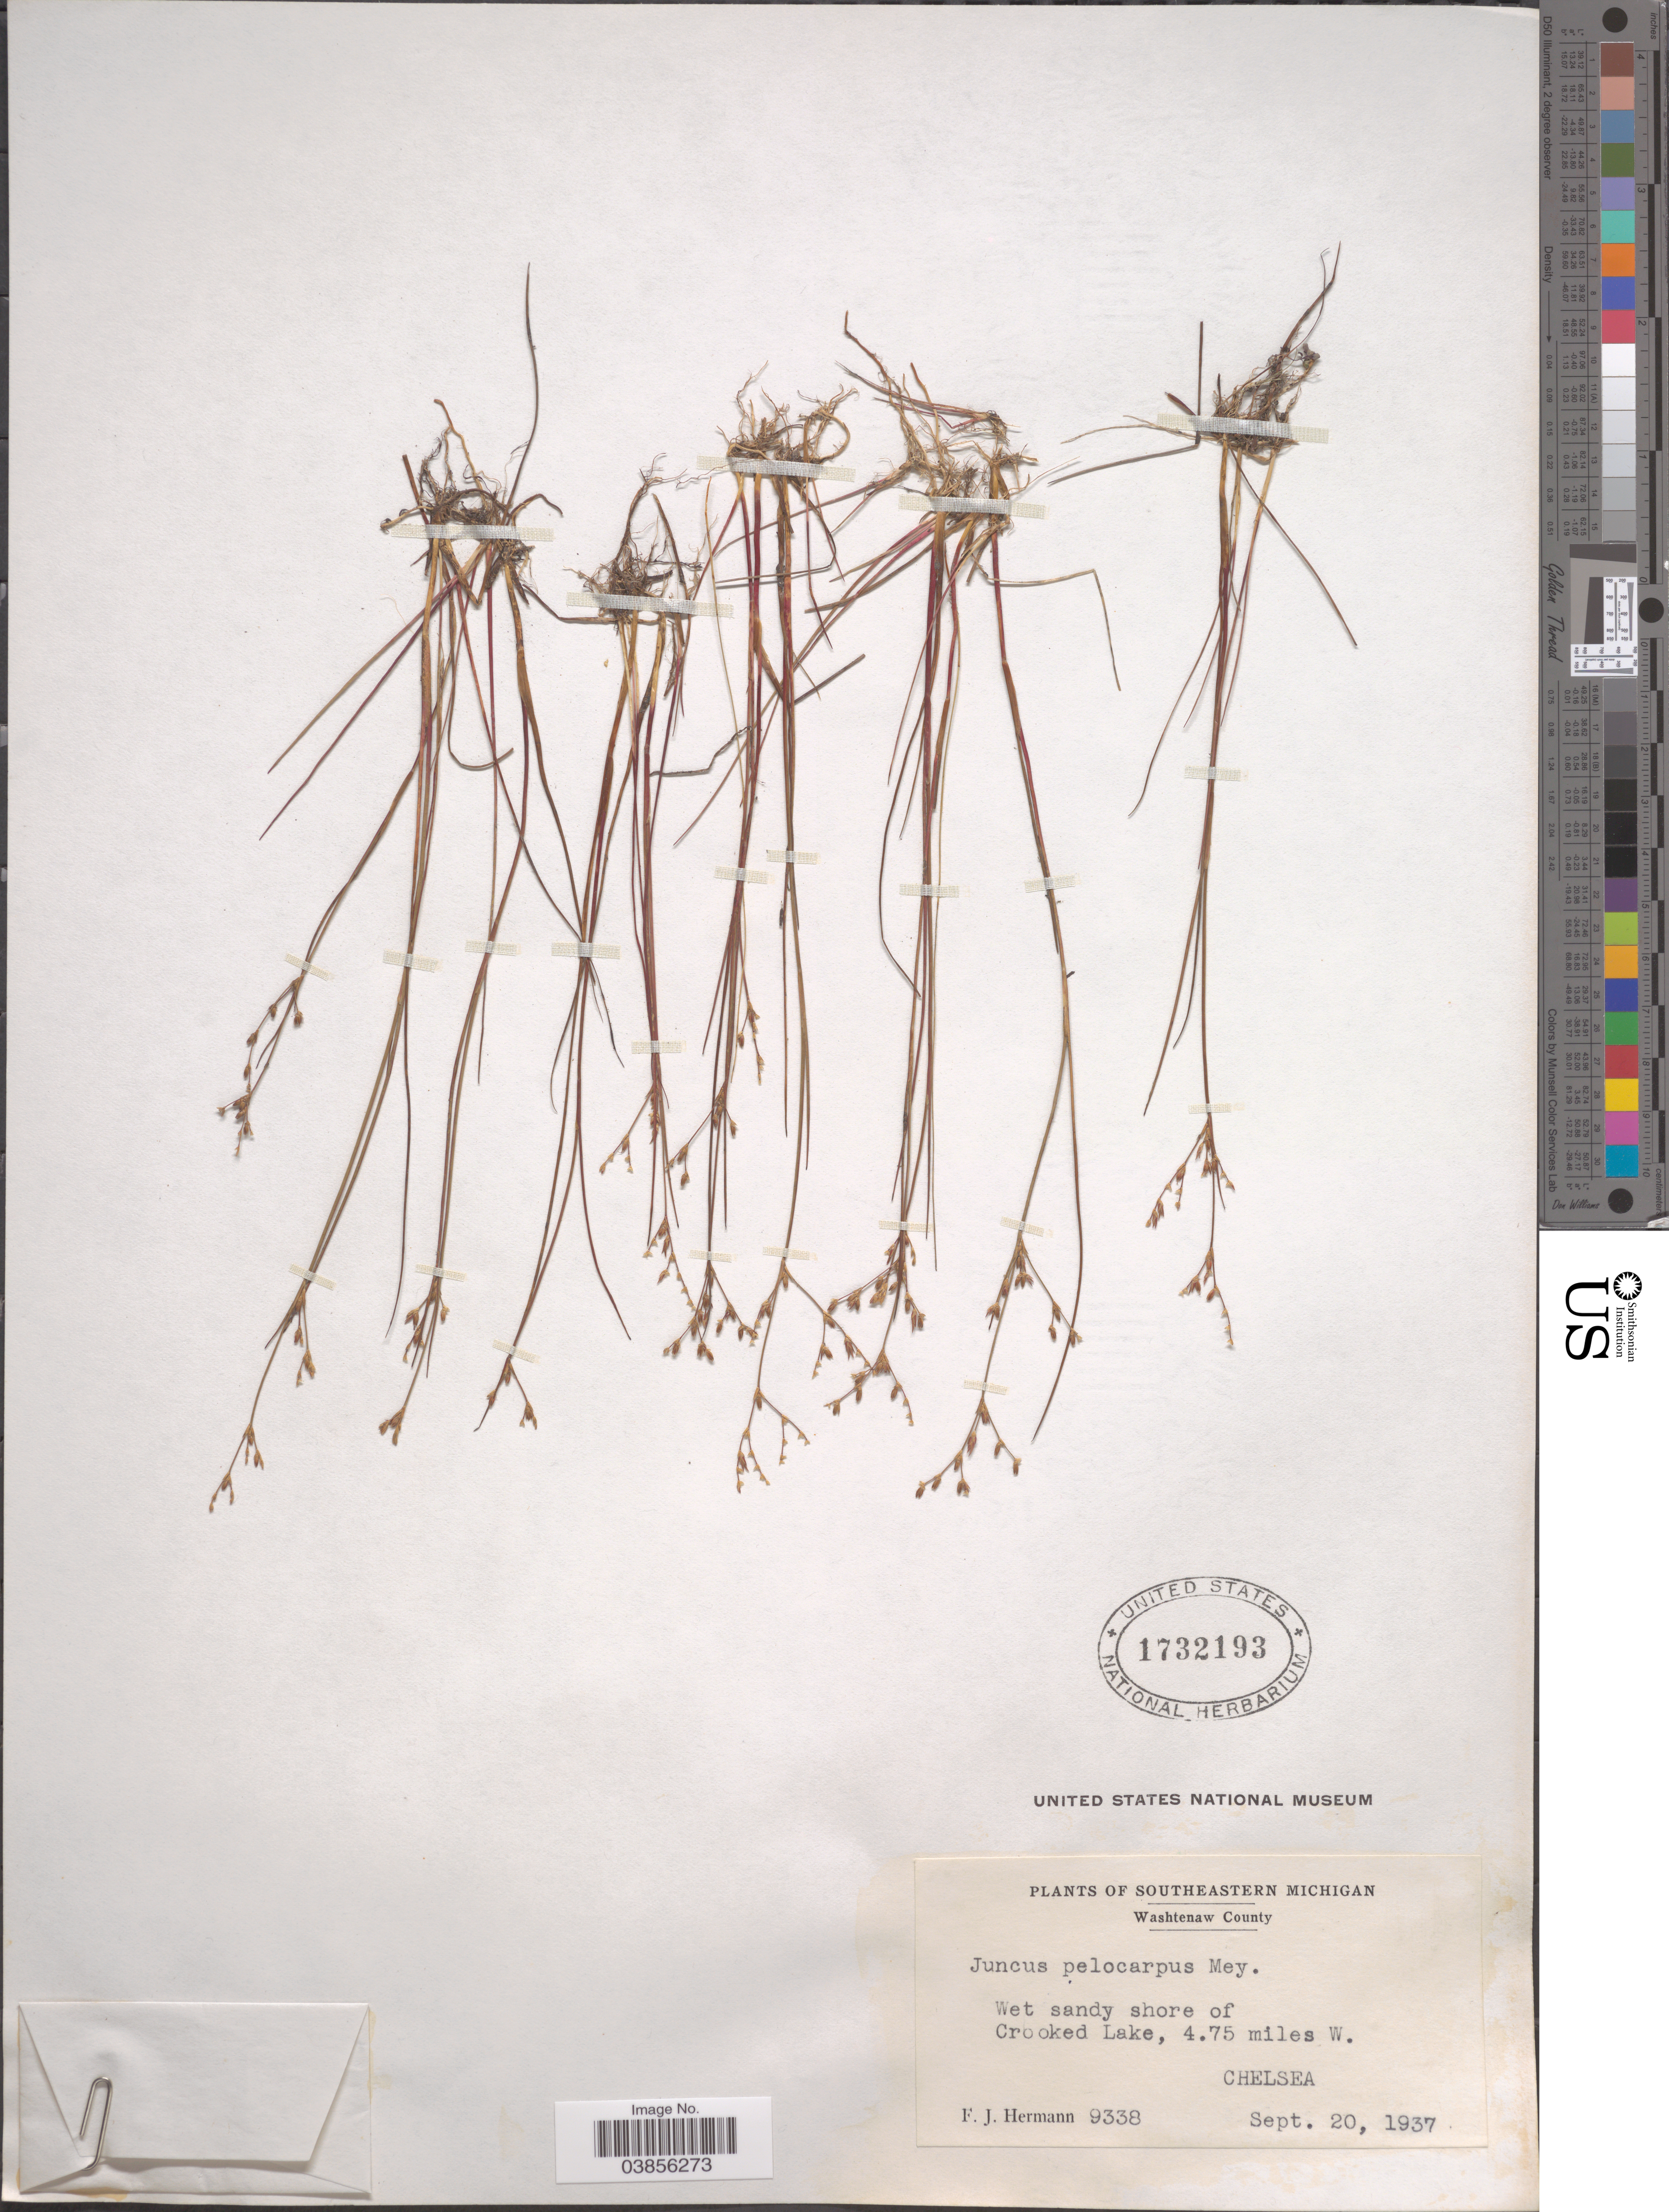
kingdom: Plantae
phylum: Tracheophyta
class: Liliopsida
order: Poales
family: Juncaceae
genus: Juncus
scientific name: Juncus pelocarpus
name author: E. Mey.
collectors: F. J. Hermann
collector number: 9338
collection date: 1937-09-20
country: United States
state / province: Michigan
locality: Southeastern Michigan. Washtenaw County. Shore of Crooked Lake, 4.75 miles W. Chelshea.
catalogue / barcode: US 1732193